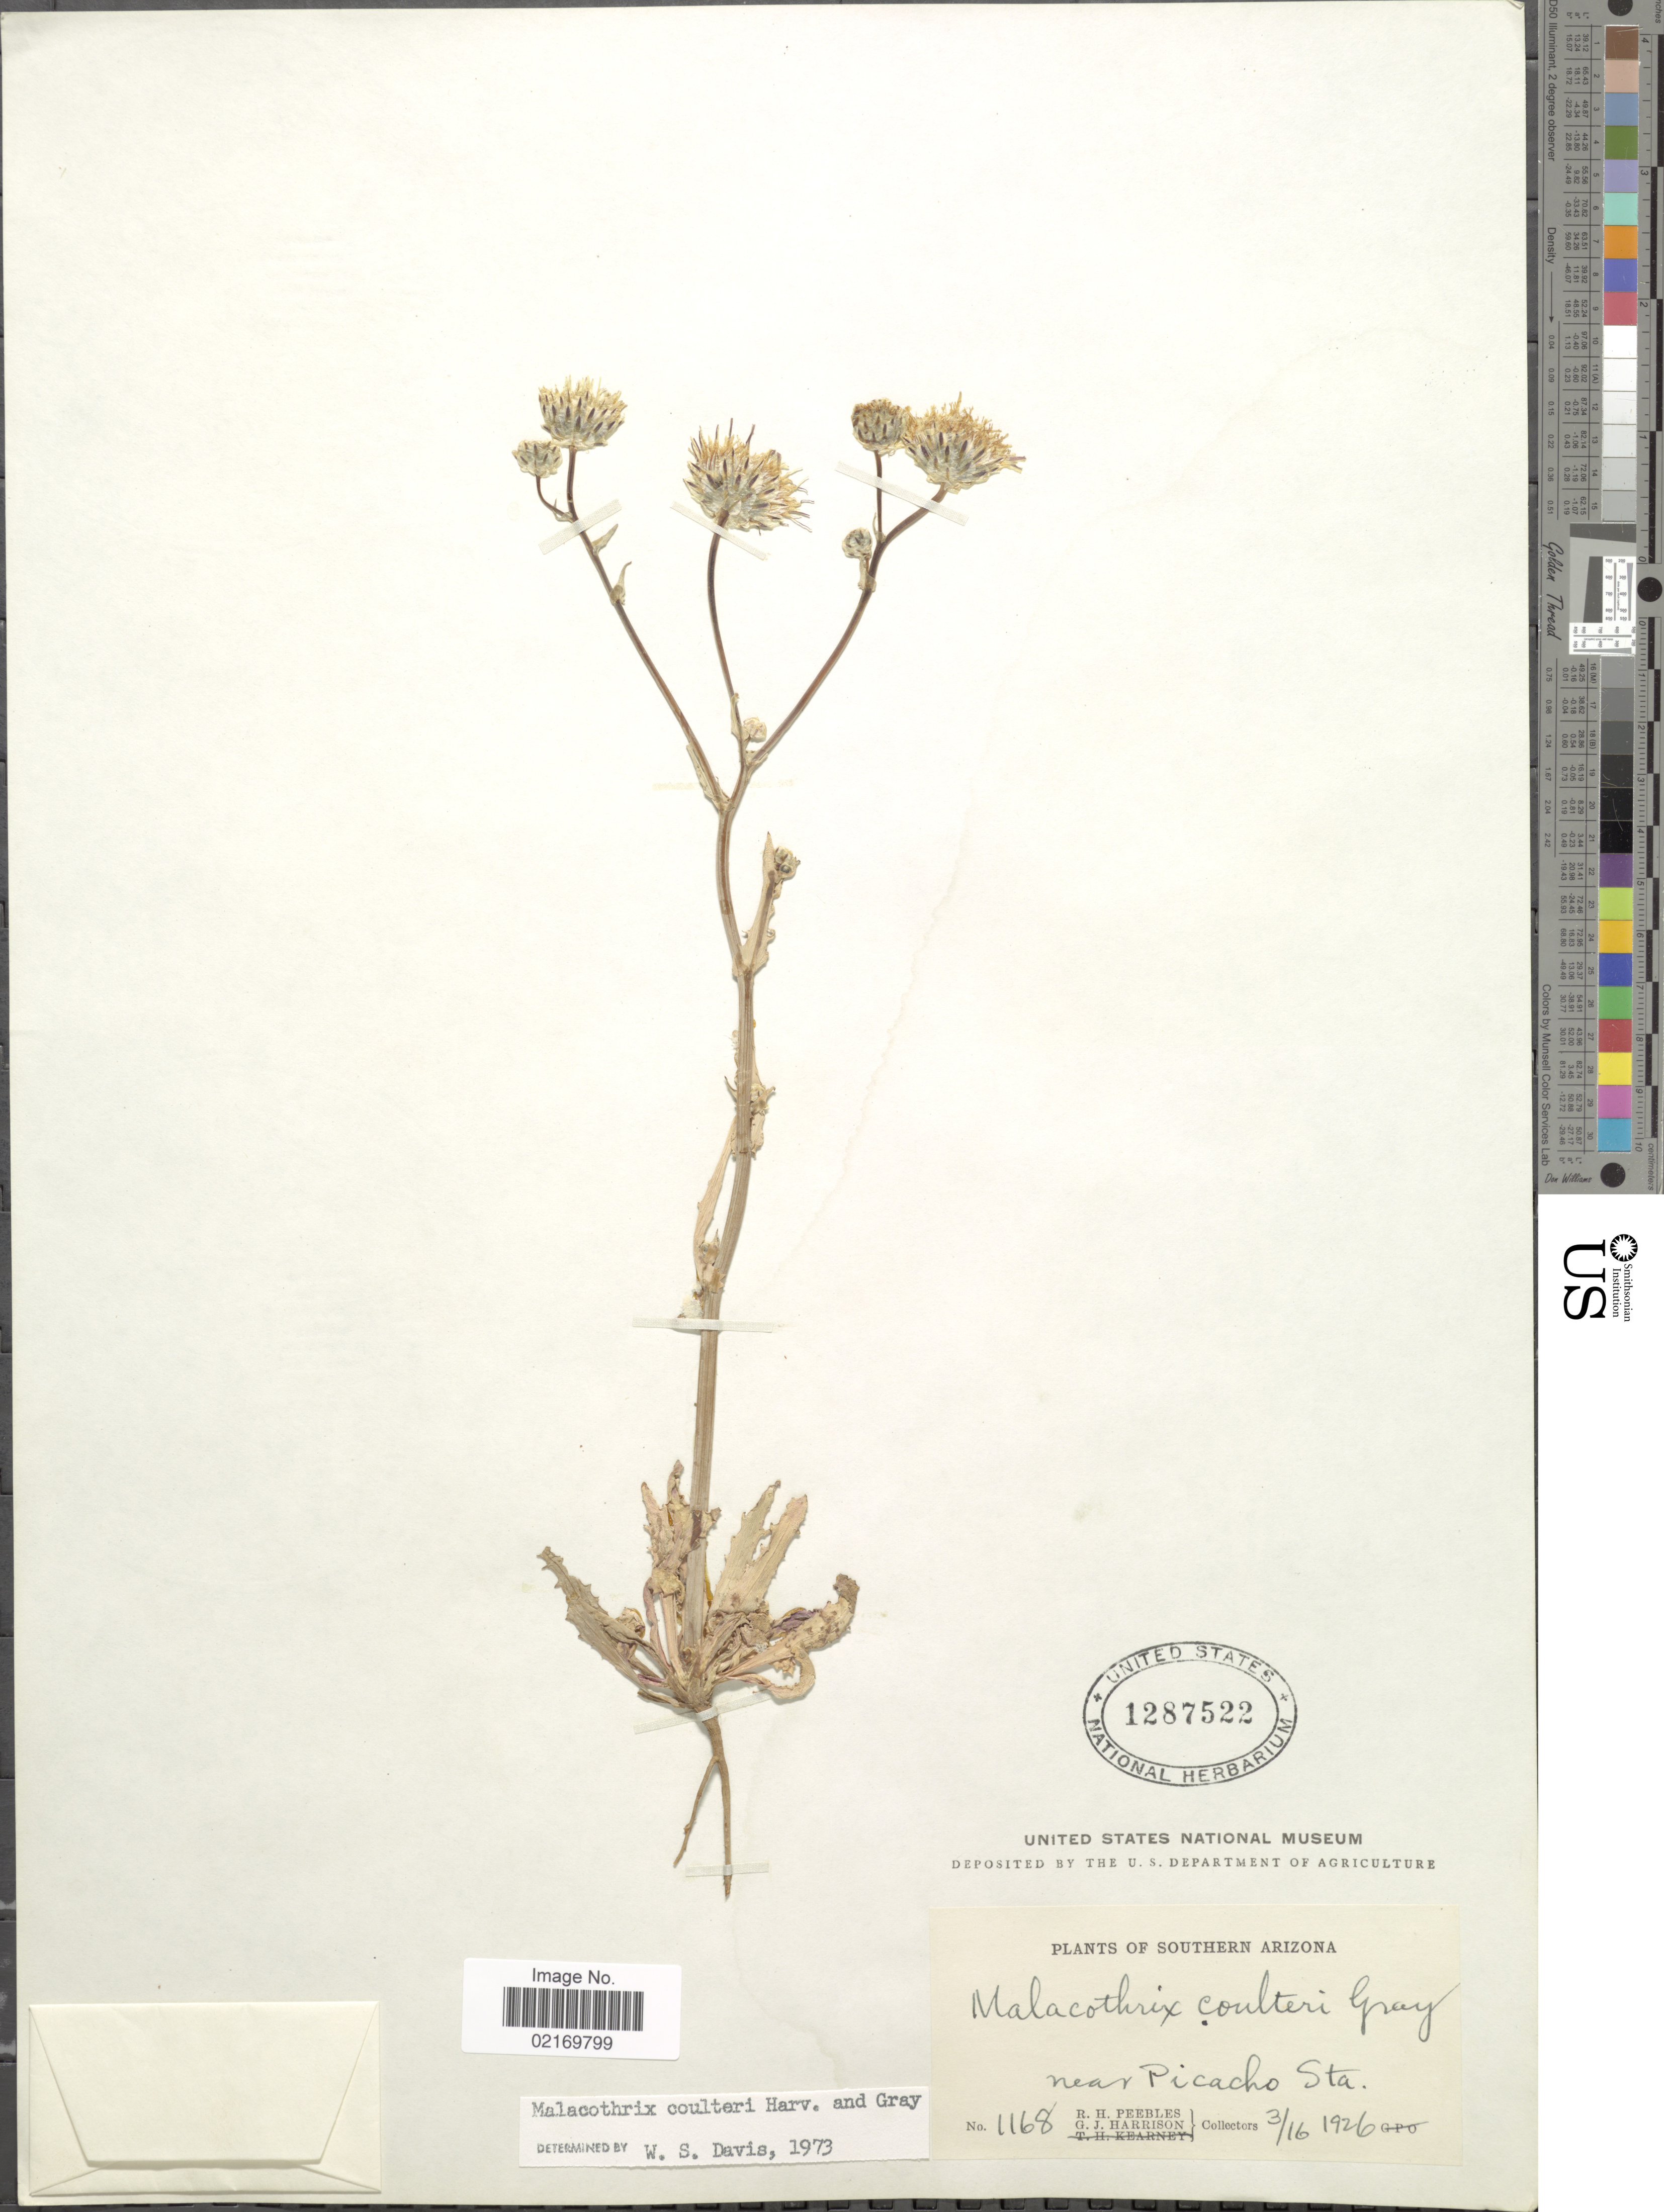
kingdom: Plantae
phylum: Tracheophyta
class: Magnoliopsida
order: Asterales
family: Asteraceae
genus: Malacothrix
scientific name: Malacothrix coulteri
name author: Harv. & A. Gray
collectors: R. H. Peebles & G. J. Harrison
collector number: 1168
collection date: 1926-03-16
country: United States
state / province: Arizona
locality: Southern Arizona, near Picacho Sta.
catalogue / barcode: US 1287522